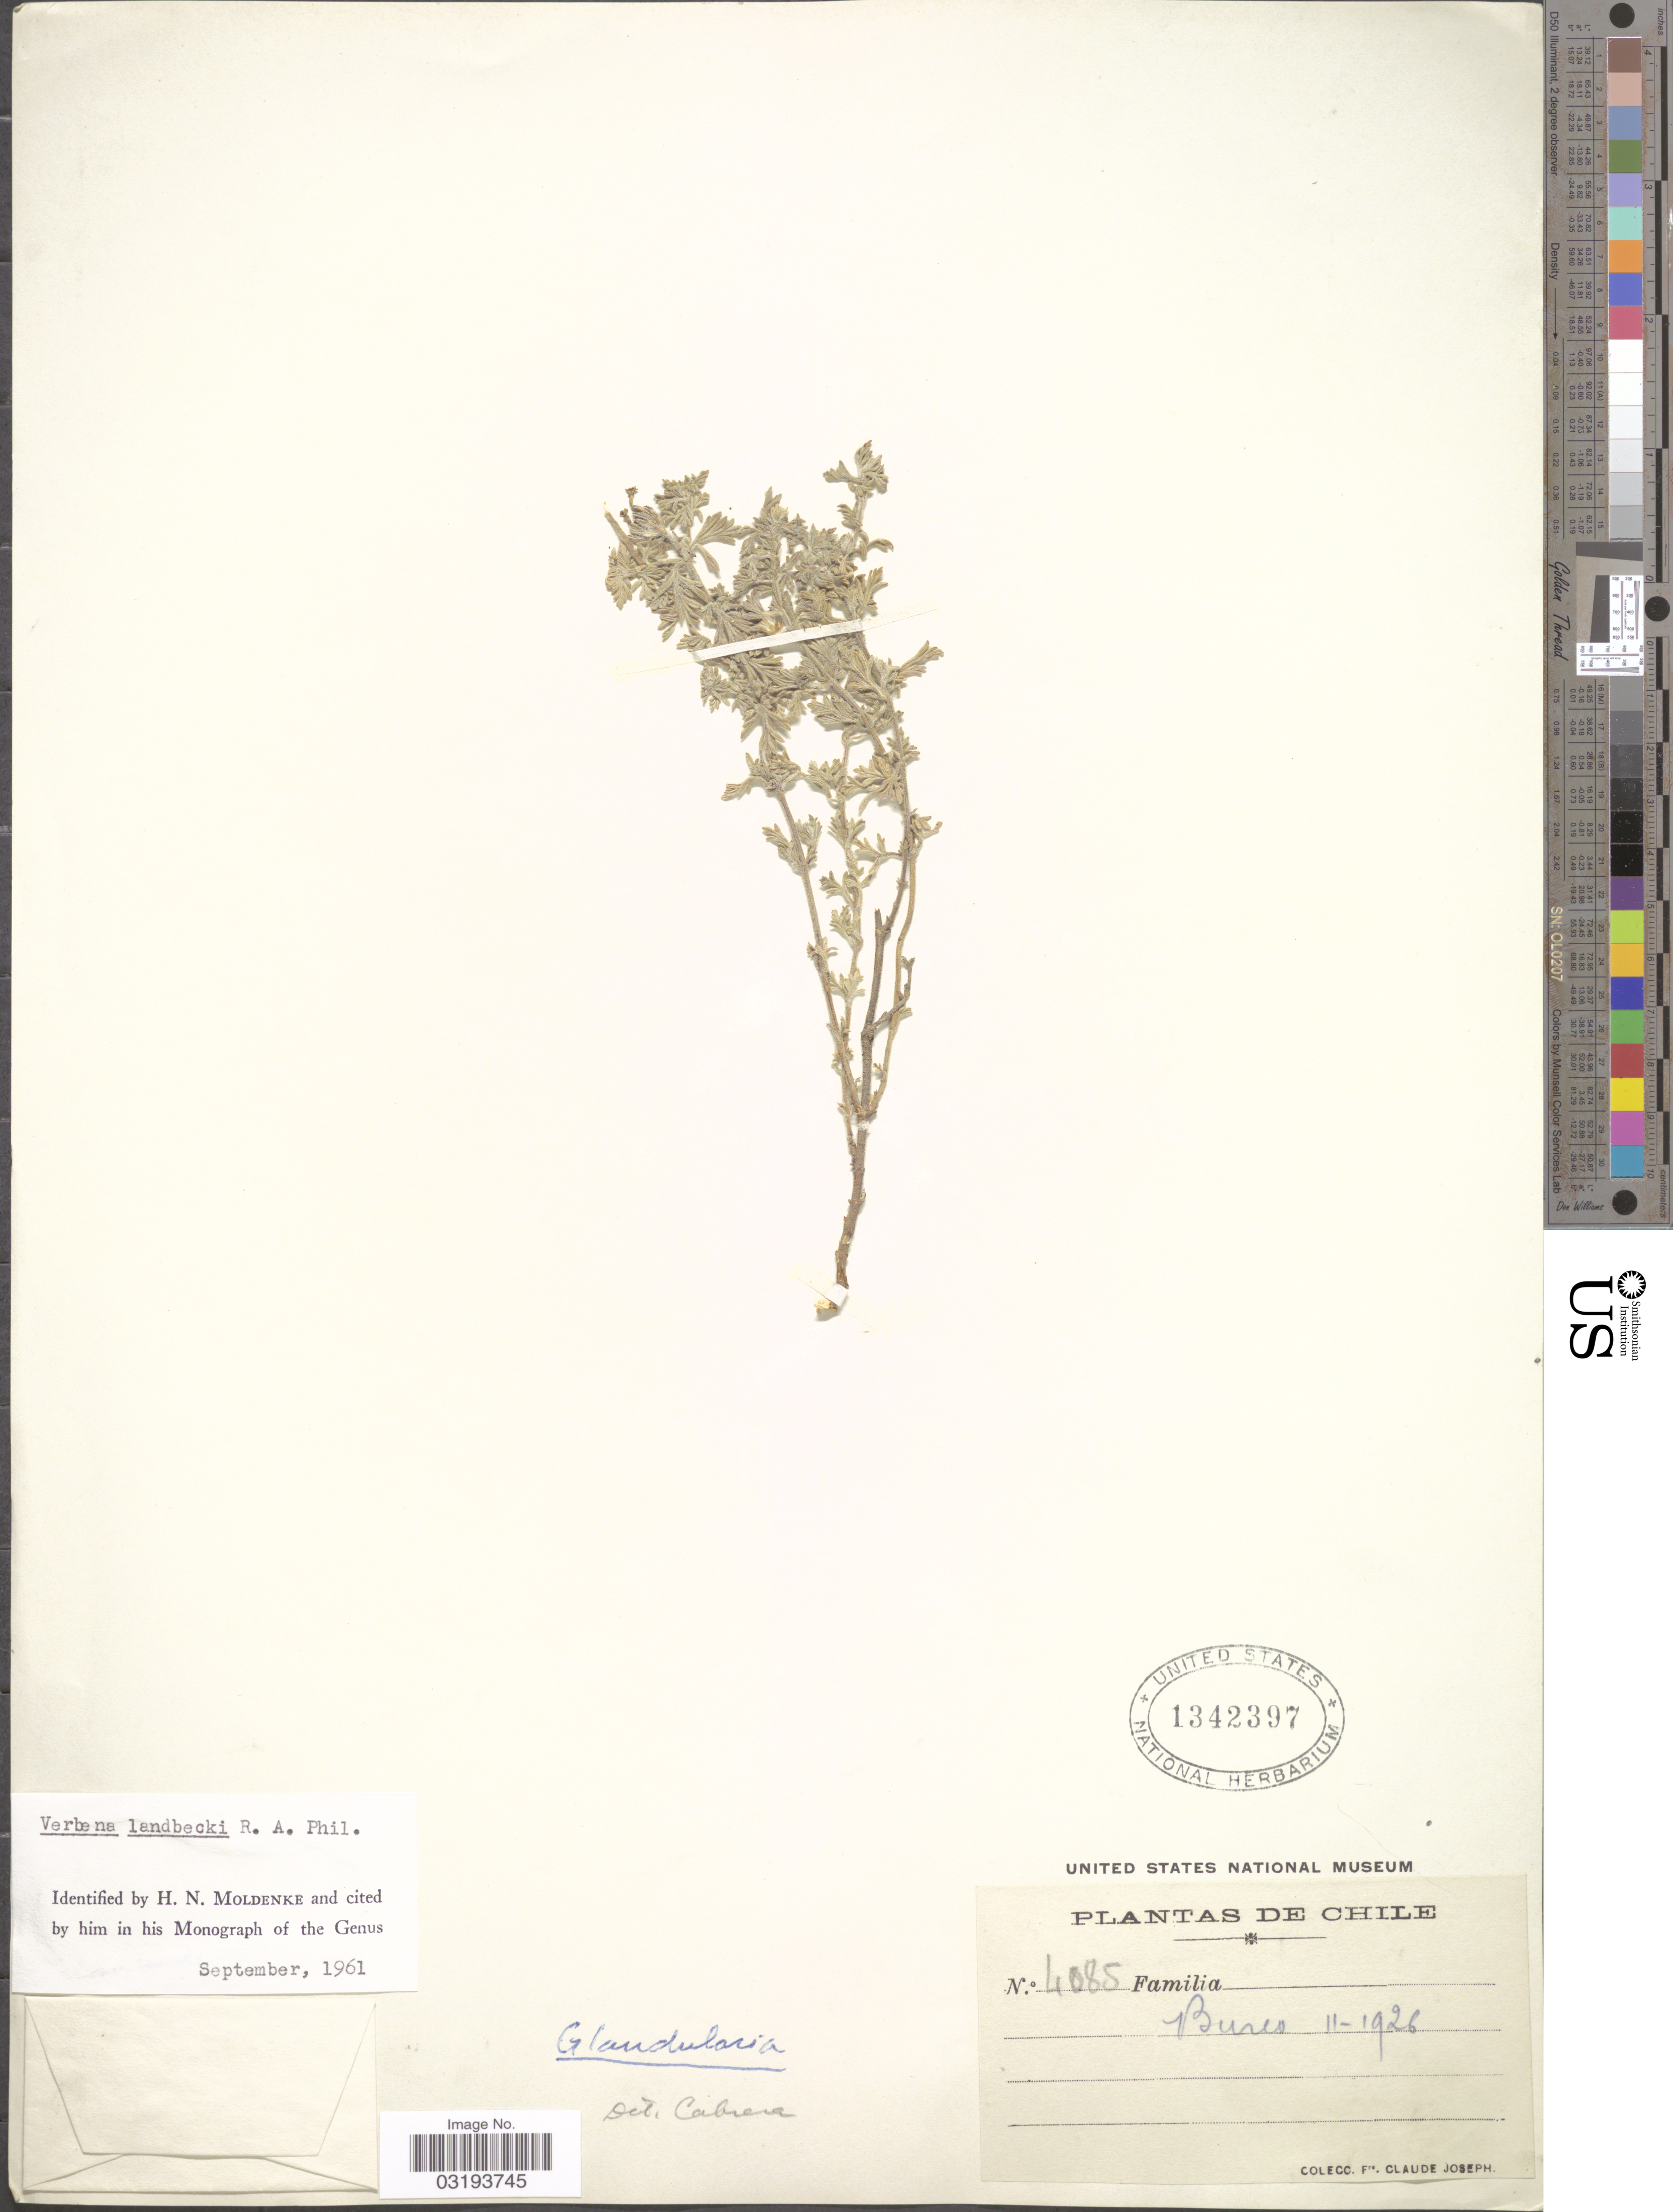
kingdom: Plantae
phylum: Tracheophyta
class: Magnoliopsida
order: Lamiales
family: Verbenaceae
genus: Verbena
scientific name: Verbena landbeckii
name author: Phil.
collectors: Frere Claude Joseph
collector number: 4085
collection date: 1926-11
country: Chile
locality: Bureo.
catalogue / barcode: US 1342397